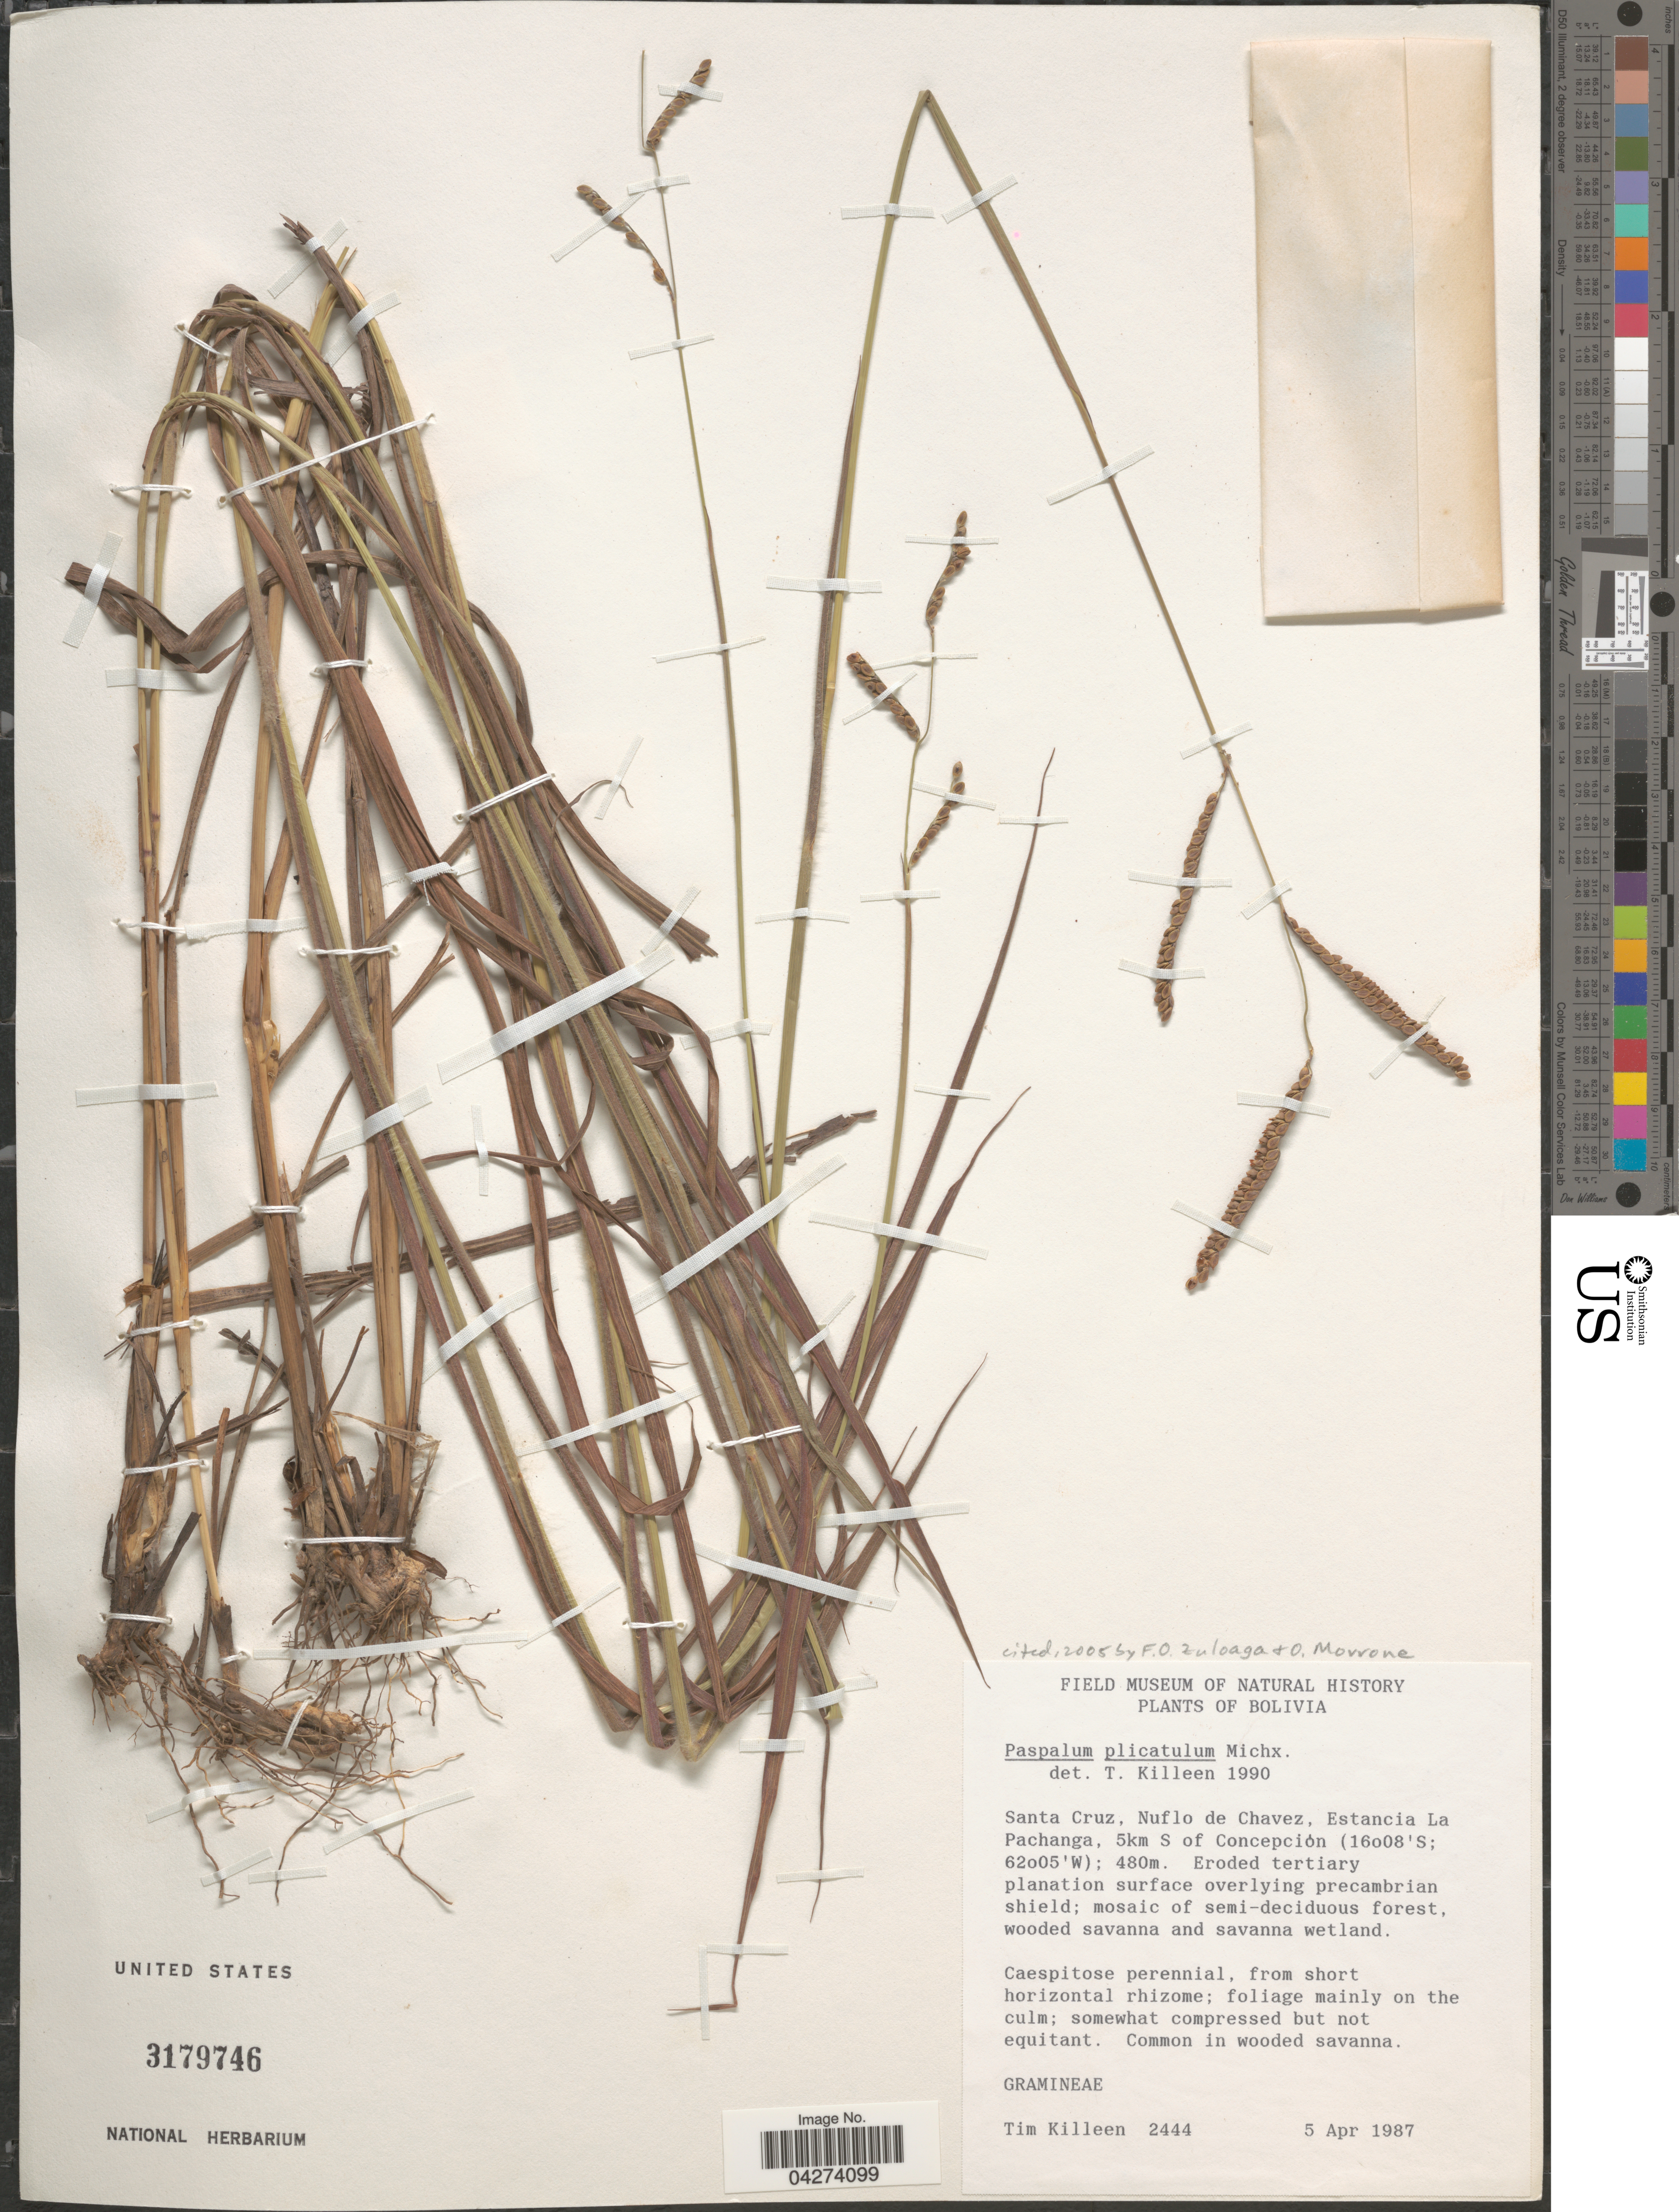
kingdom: Plantae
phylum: Tracheophyta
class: Liliopsida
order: Poales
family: Poaceae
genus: Paspalum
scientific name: Paspalum plicatulum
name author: Michx.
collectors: T. J. Killeen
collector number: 2444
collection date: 1987-04-05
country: Bolivia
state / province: Santa Cruz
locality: Nuflo de Chavez, Estancia La Pachanga, 5km S of Concepción.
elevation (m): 480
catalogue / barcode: US 3179746